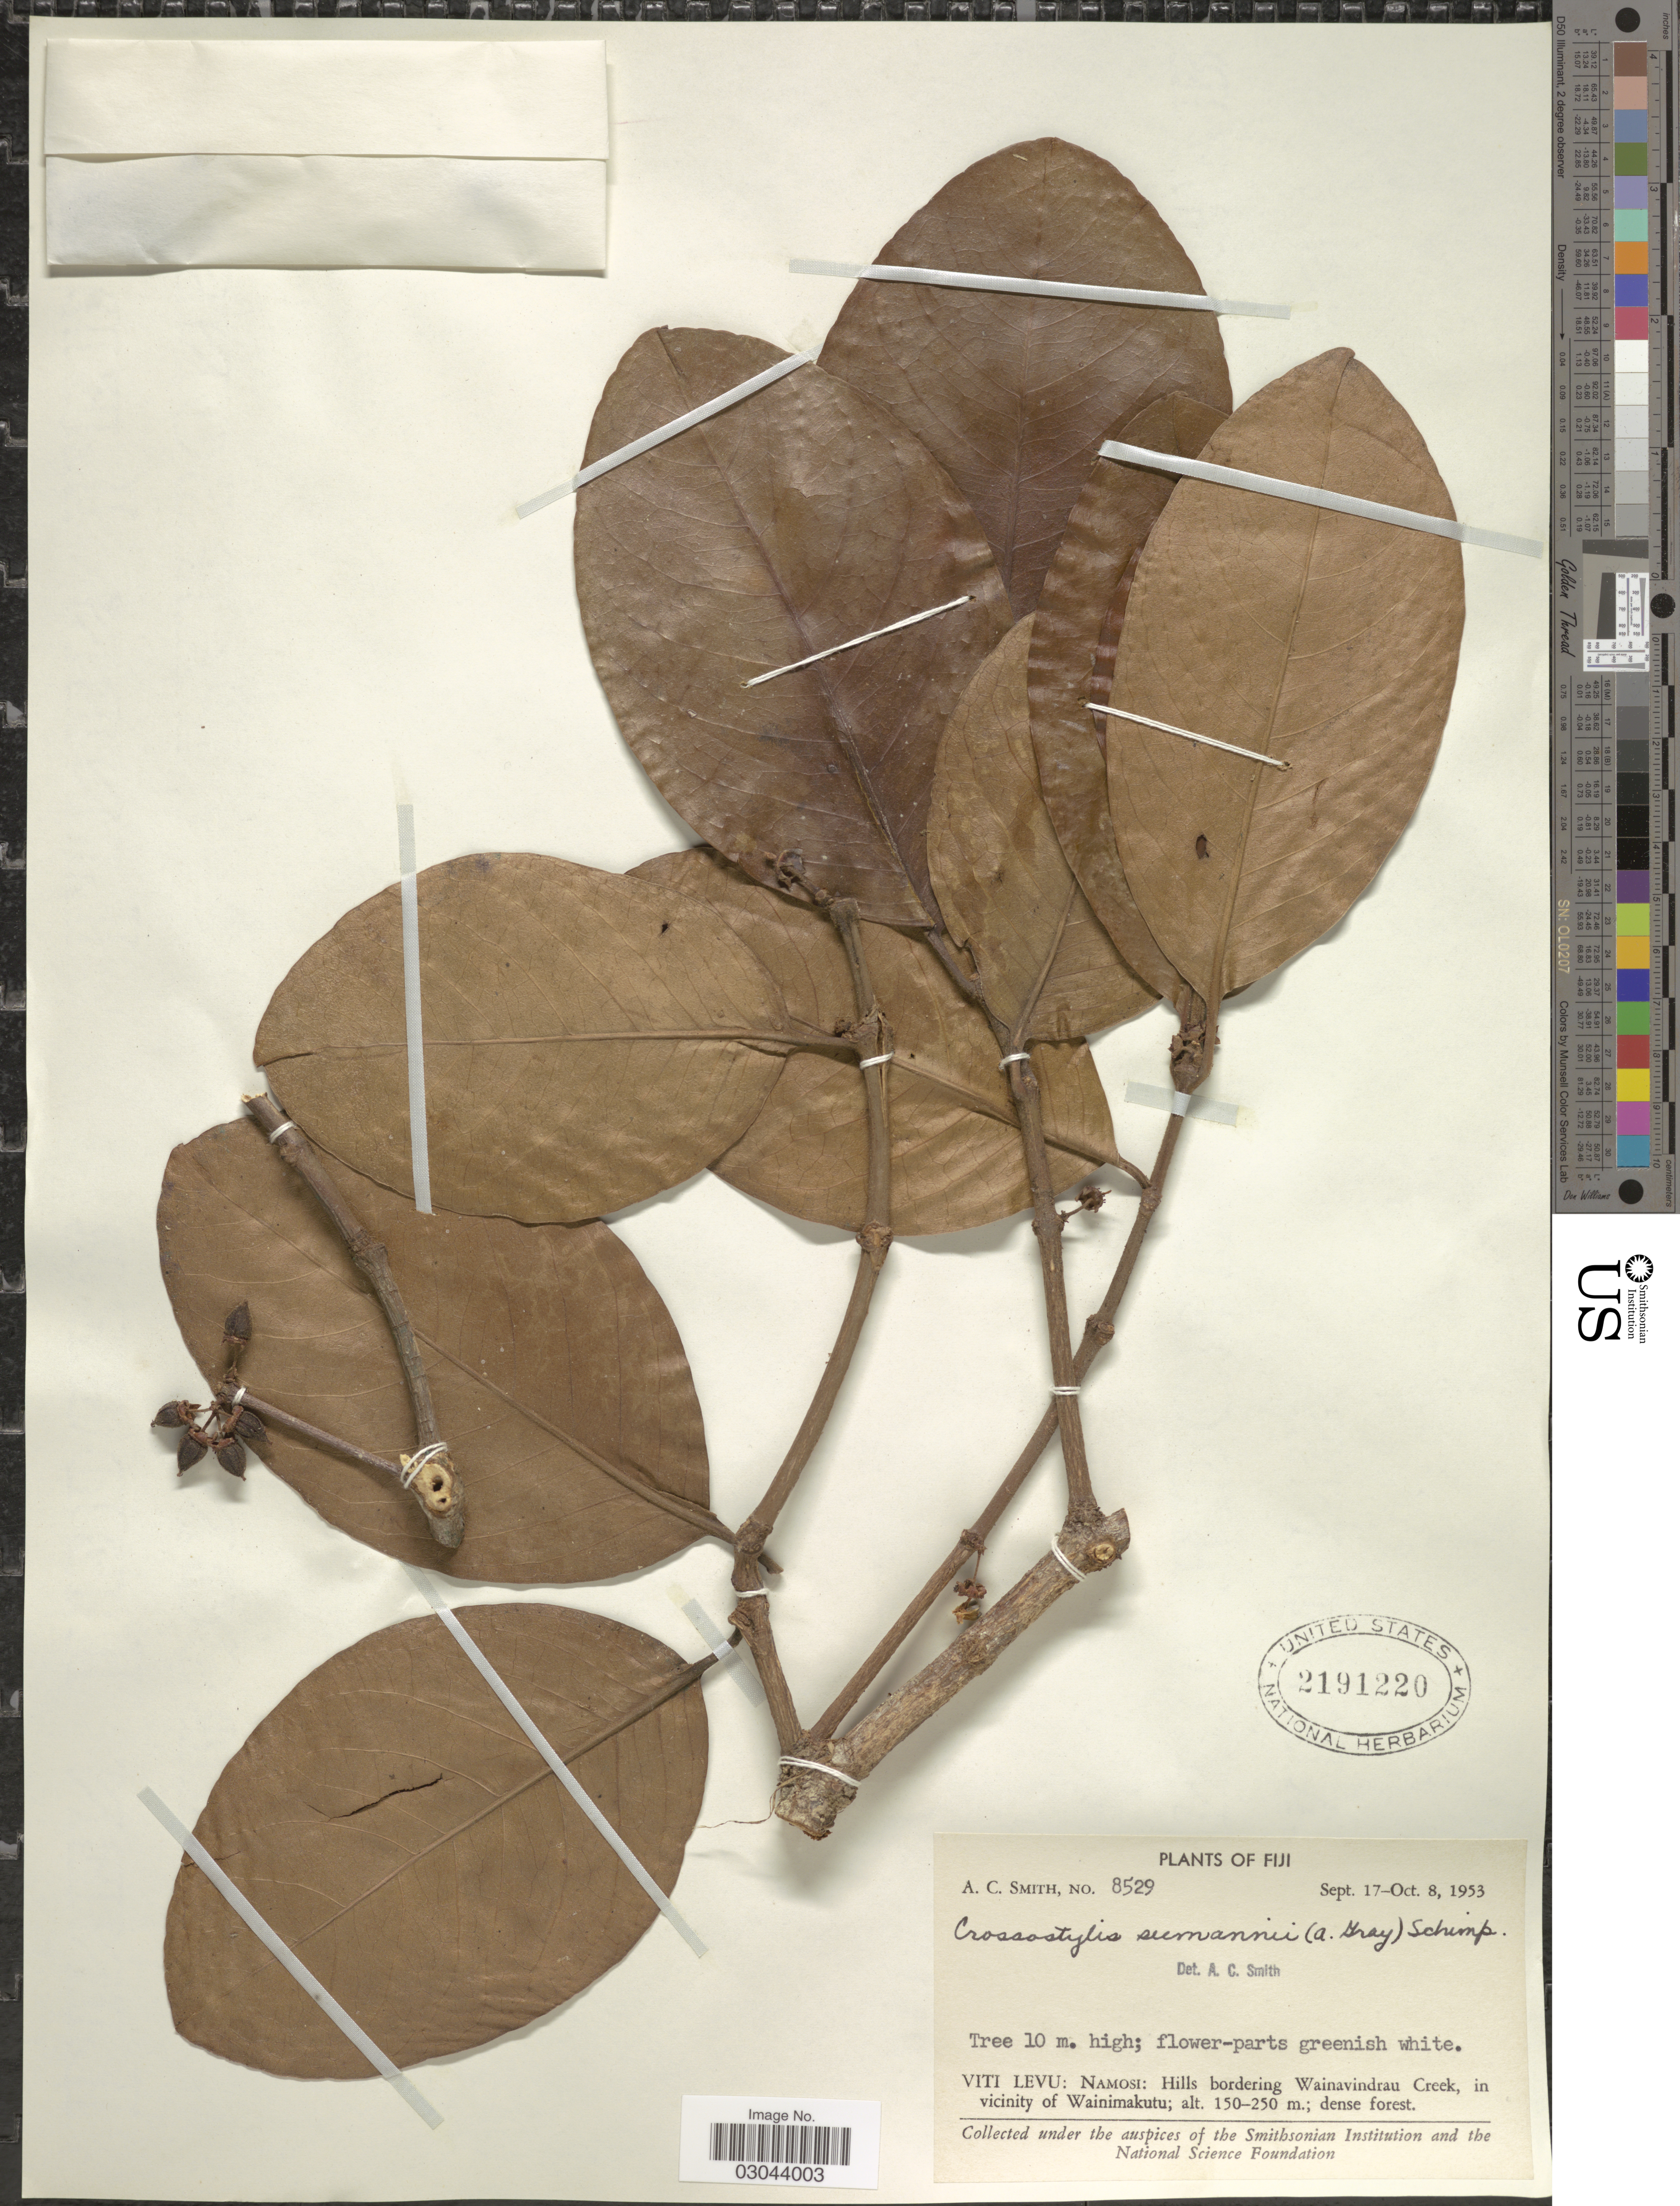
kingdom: Plantae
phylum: Tracheophyta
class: Magnoliopsida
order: Malpighiales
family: Rhizophoraceae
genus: Crossostylis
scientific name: Crossostylis seemannii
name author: (A. Gray) A. Schimp.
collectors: A. C. Smith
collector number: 8529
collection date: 1953-09-17/1953-10-08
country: Fiji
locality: Viti Levu: Namosi: Hills bordering Wainavindrau Creek, in vicinity of Wainimakutu.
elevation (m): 150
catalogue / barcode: US 2191220